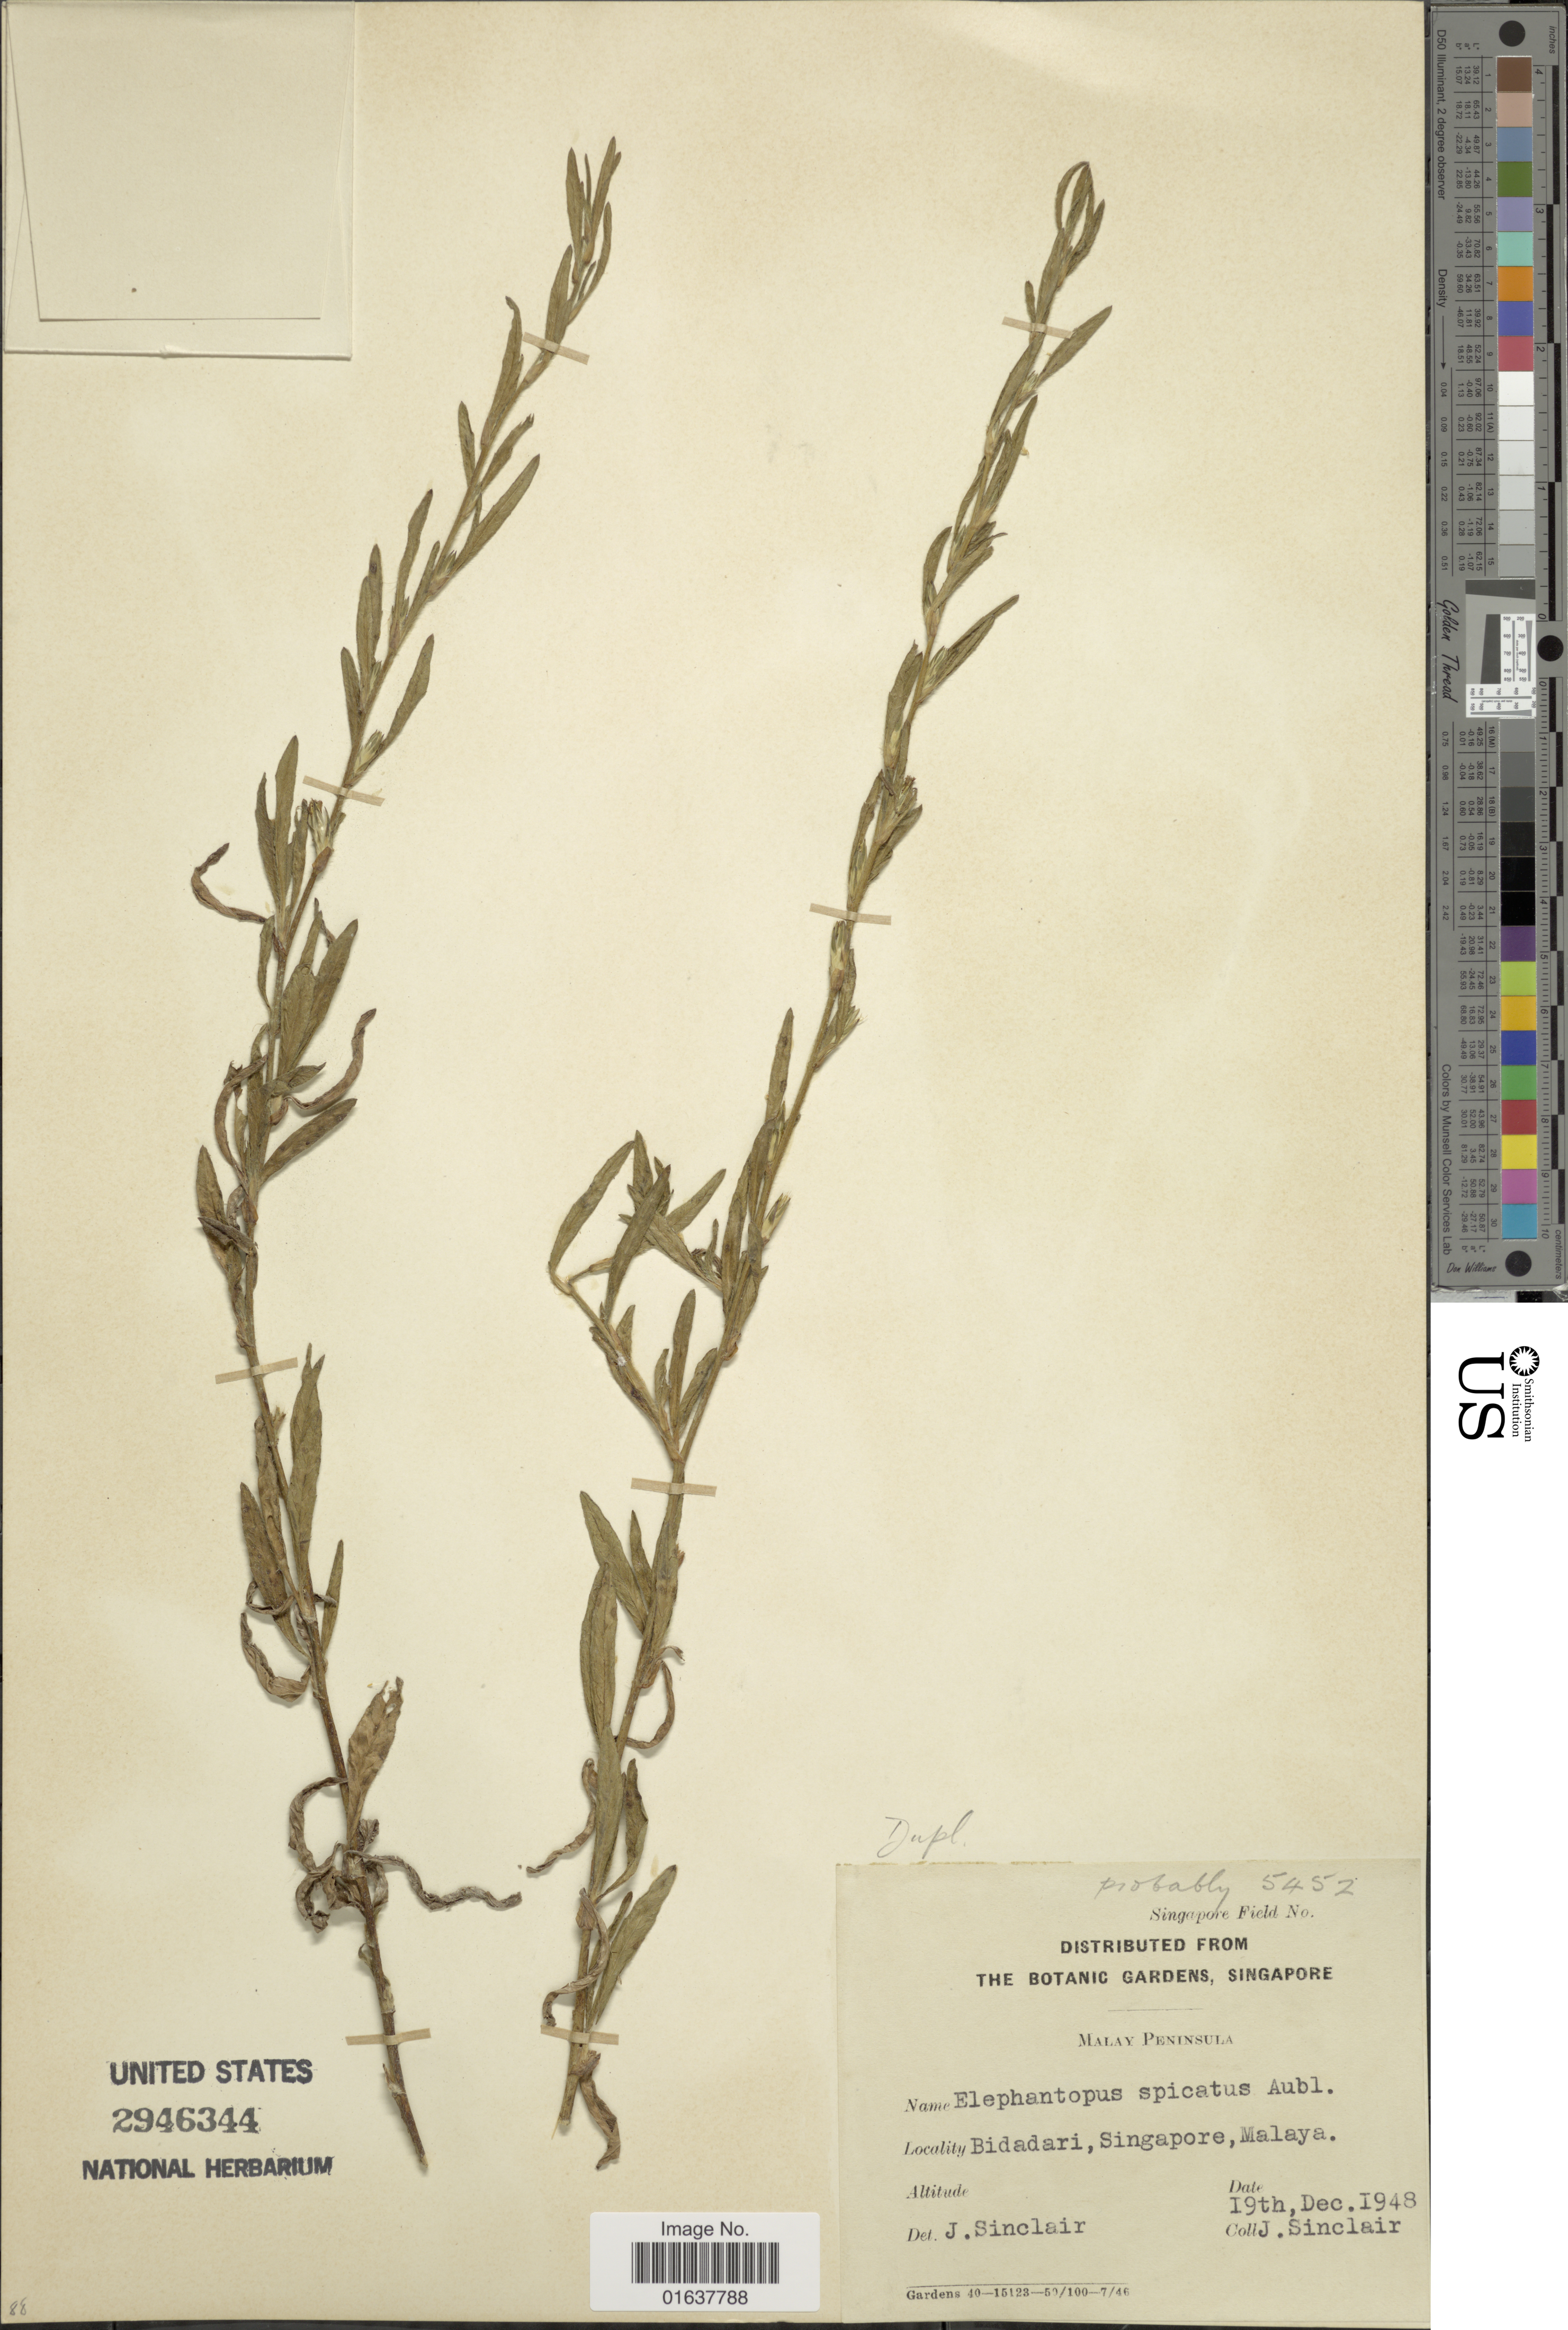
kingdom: Plantae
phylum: Tracheophyta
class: Magnoliopsida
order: Asterales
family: Asteraceae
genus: Pseudelephantopus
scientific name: Pseudelephantopus spicatus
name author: (Juss. ex Aubl.) C.F. Baker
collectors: J. Sinclair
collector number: Singapore Field 5452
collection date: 1948-12-19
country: Singapore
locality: Malaya Peninsula. Bidadari, Singapore, Malaya.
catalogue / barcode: US 2946344